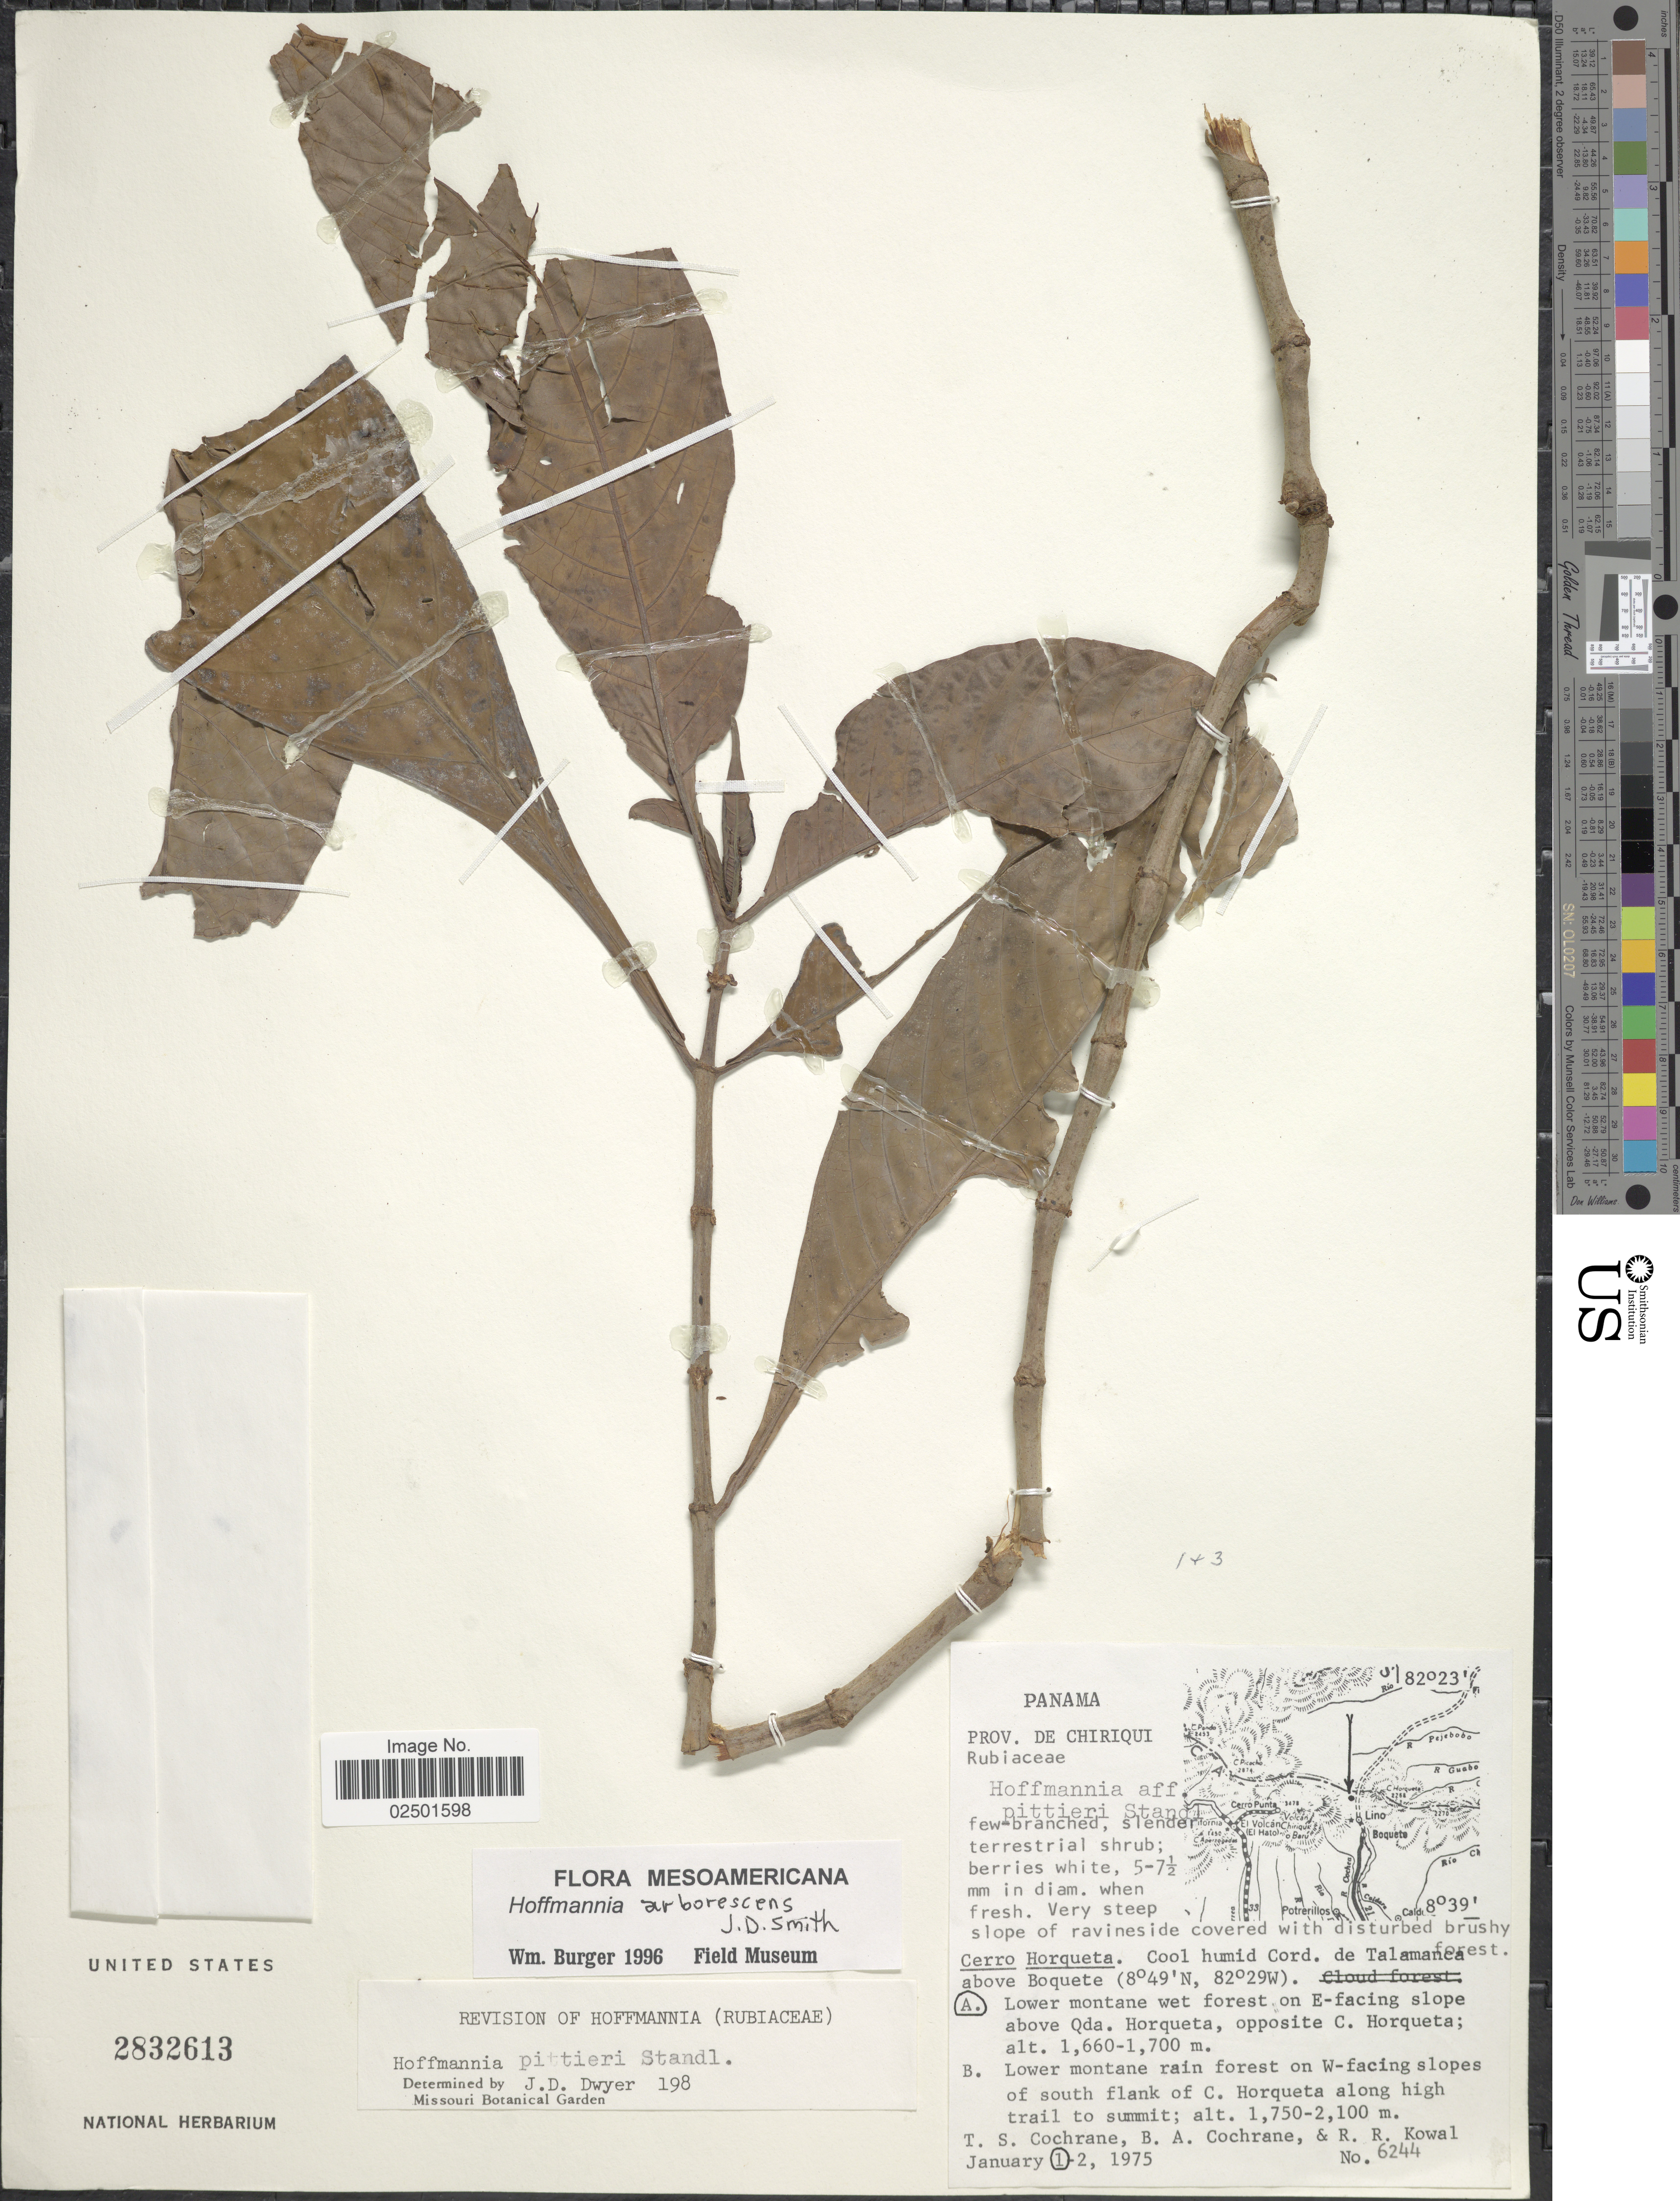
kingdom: Plantae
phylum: Tracheophyta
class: Magnoliopsida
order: Gentianales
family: Rubiaceae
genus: Hoffmannia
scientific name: Hoffmannia arborescens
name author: Donn. Sm.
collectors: T. S. Cochrane, B. Cochrane & R. Kowal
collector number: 6244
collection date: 1975-01-01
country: Panama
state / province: Chiriqui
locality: Very steep slope of ravines covered with disturbed brushy forest, Cerro Horqueta. Cool humid Cord. de Tamalanca above Boquete, Lower montane wet forest on E-facing slope above Qda-Horqueta, opposite C. Horqueta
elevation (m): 1660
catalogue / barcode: US 2832613